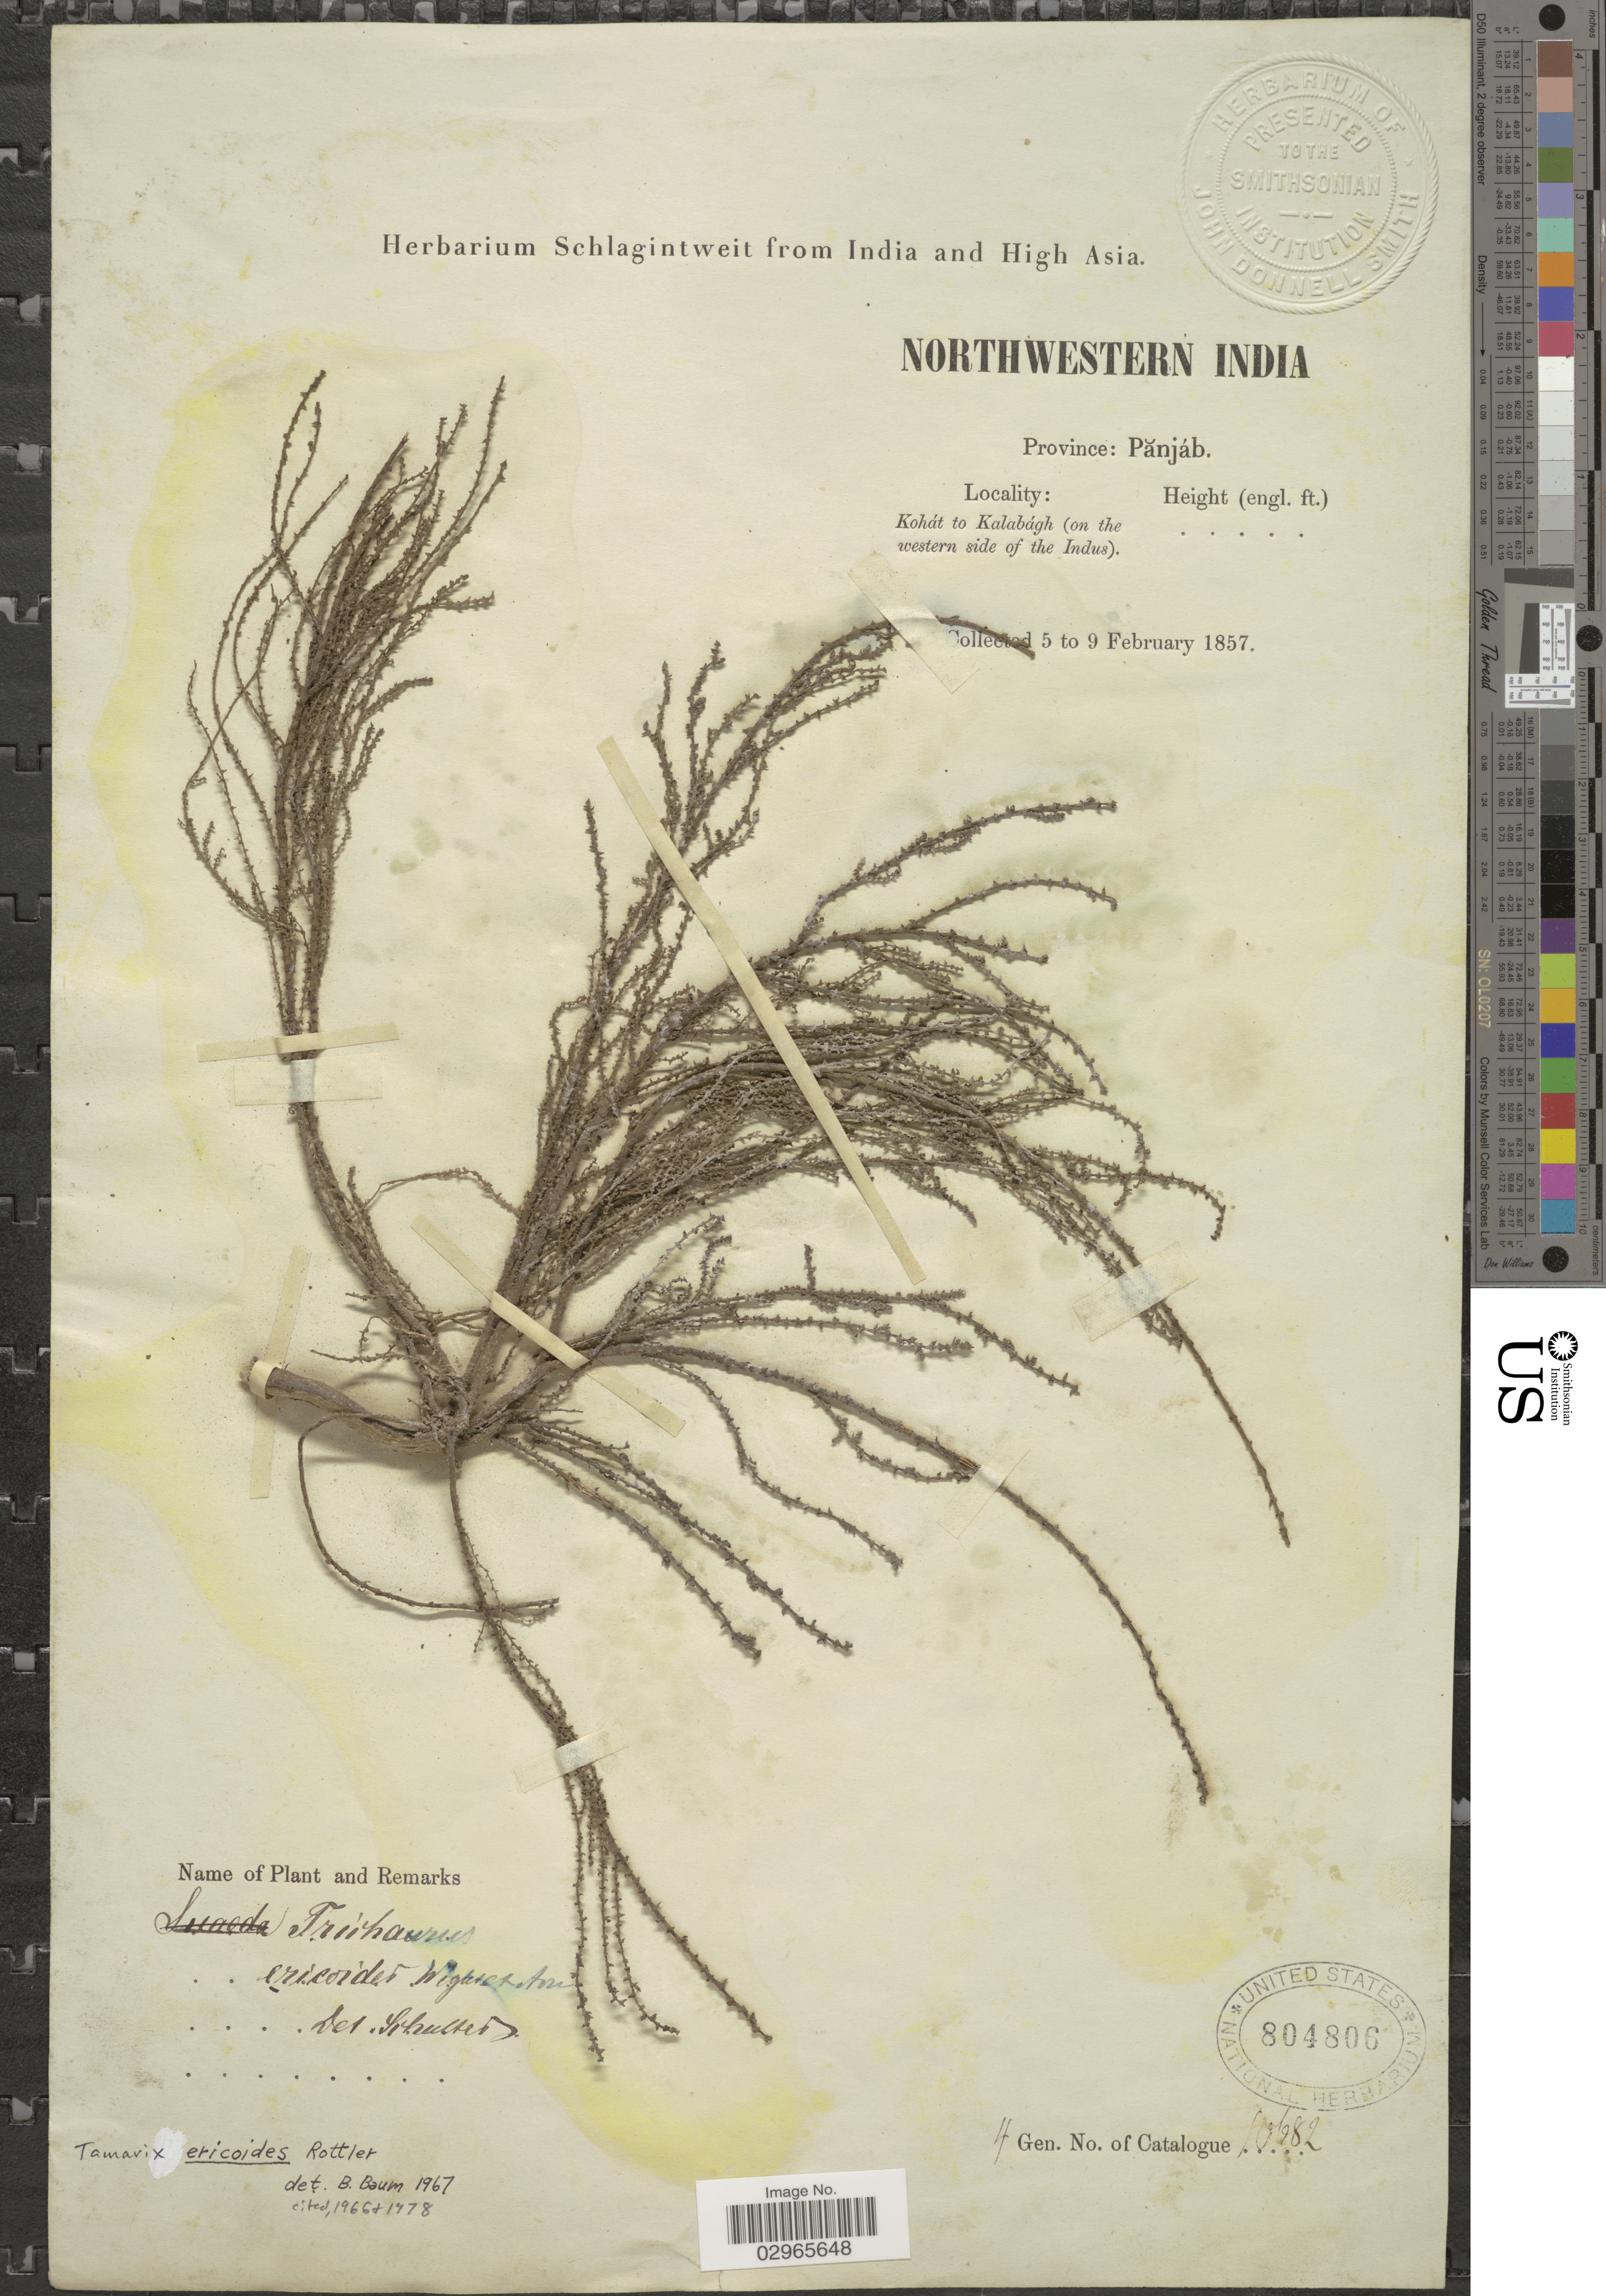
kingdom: Plantae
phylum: Tracheophyta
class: Magnoliopsida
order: Caryophyllales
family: Tamaricaceae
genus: Tamarix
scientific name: Tamarix ericoides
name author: Rottler & Willd.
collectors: ex herb. Schlagintweit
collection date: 1857-02-05/1857-02-09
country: India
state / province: Punjab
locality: Northwestern India. Province: Panjab. Kohát to Kalabágh (on the western side of the Indus).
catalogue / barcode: US 804806